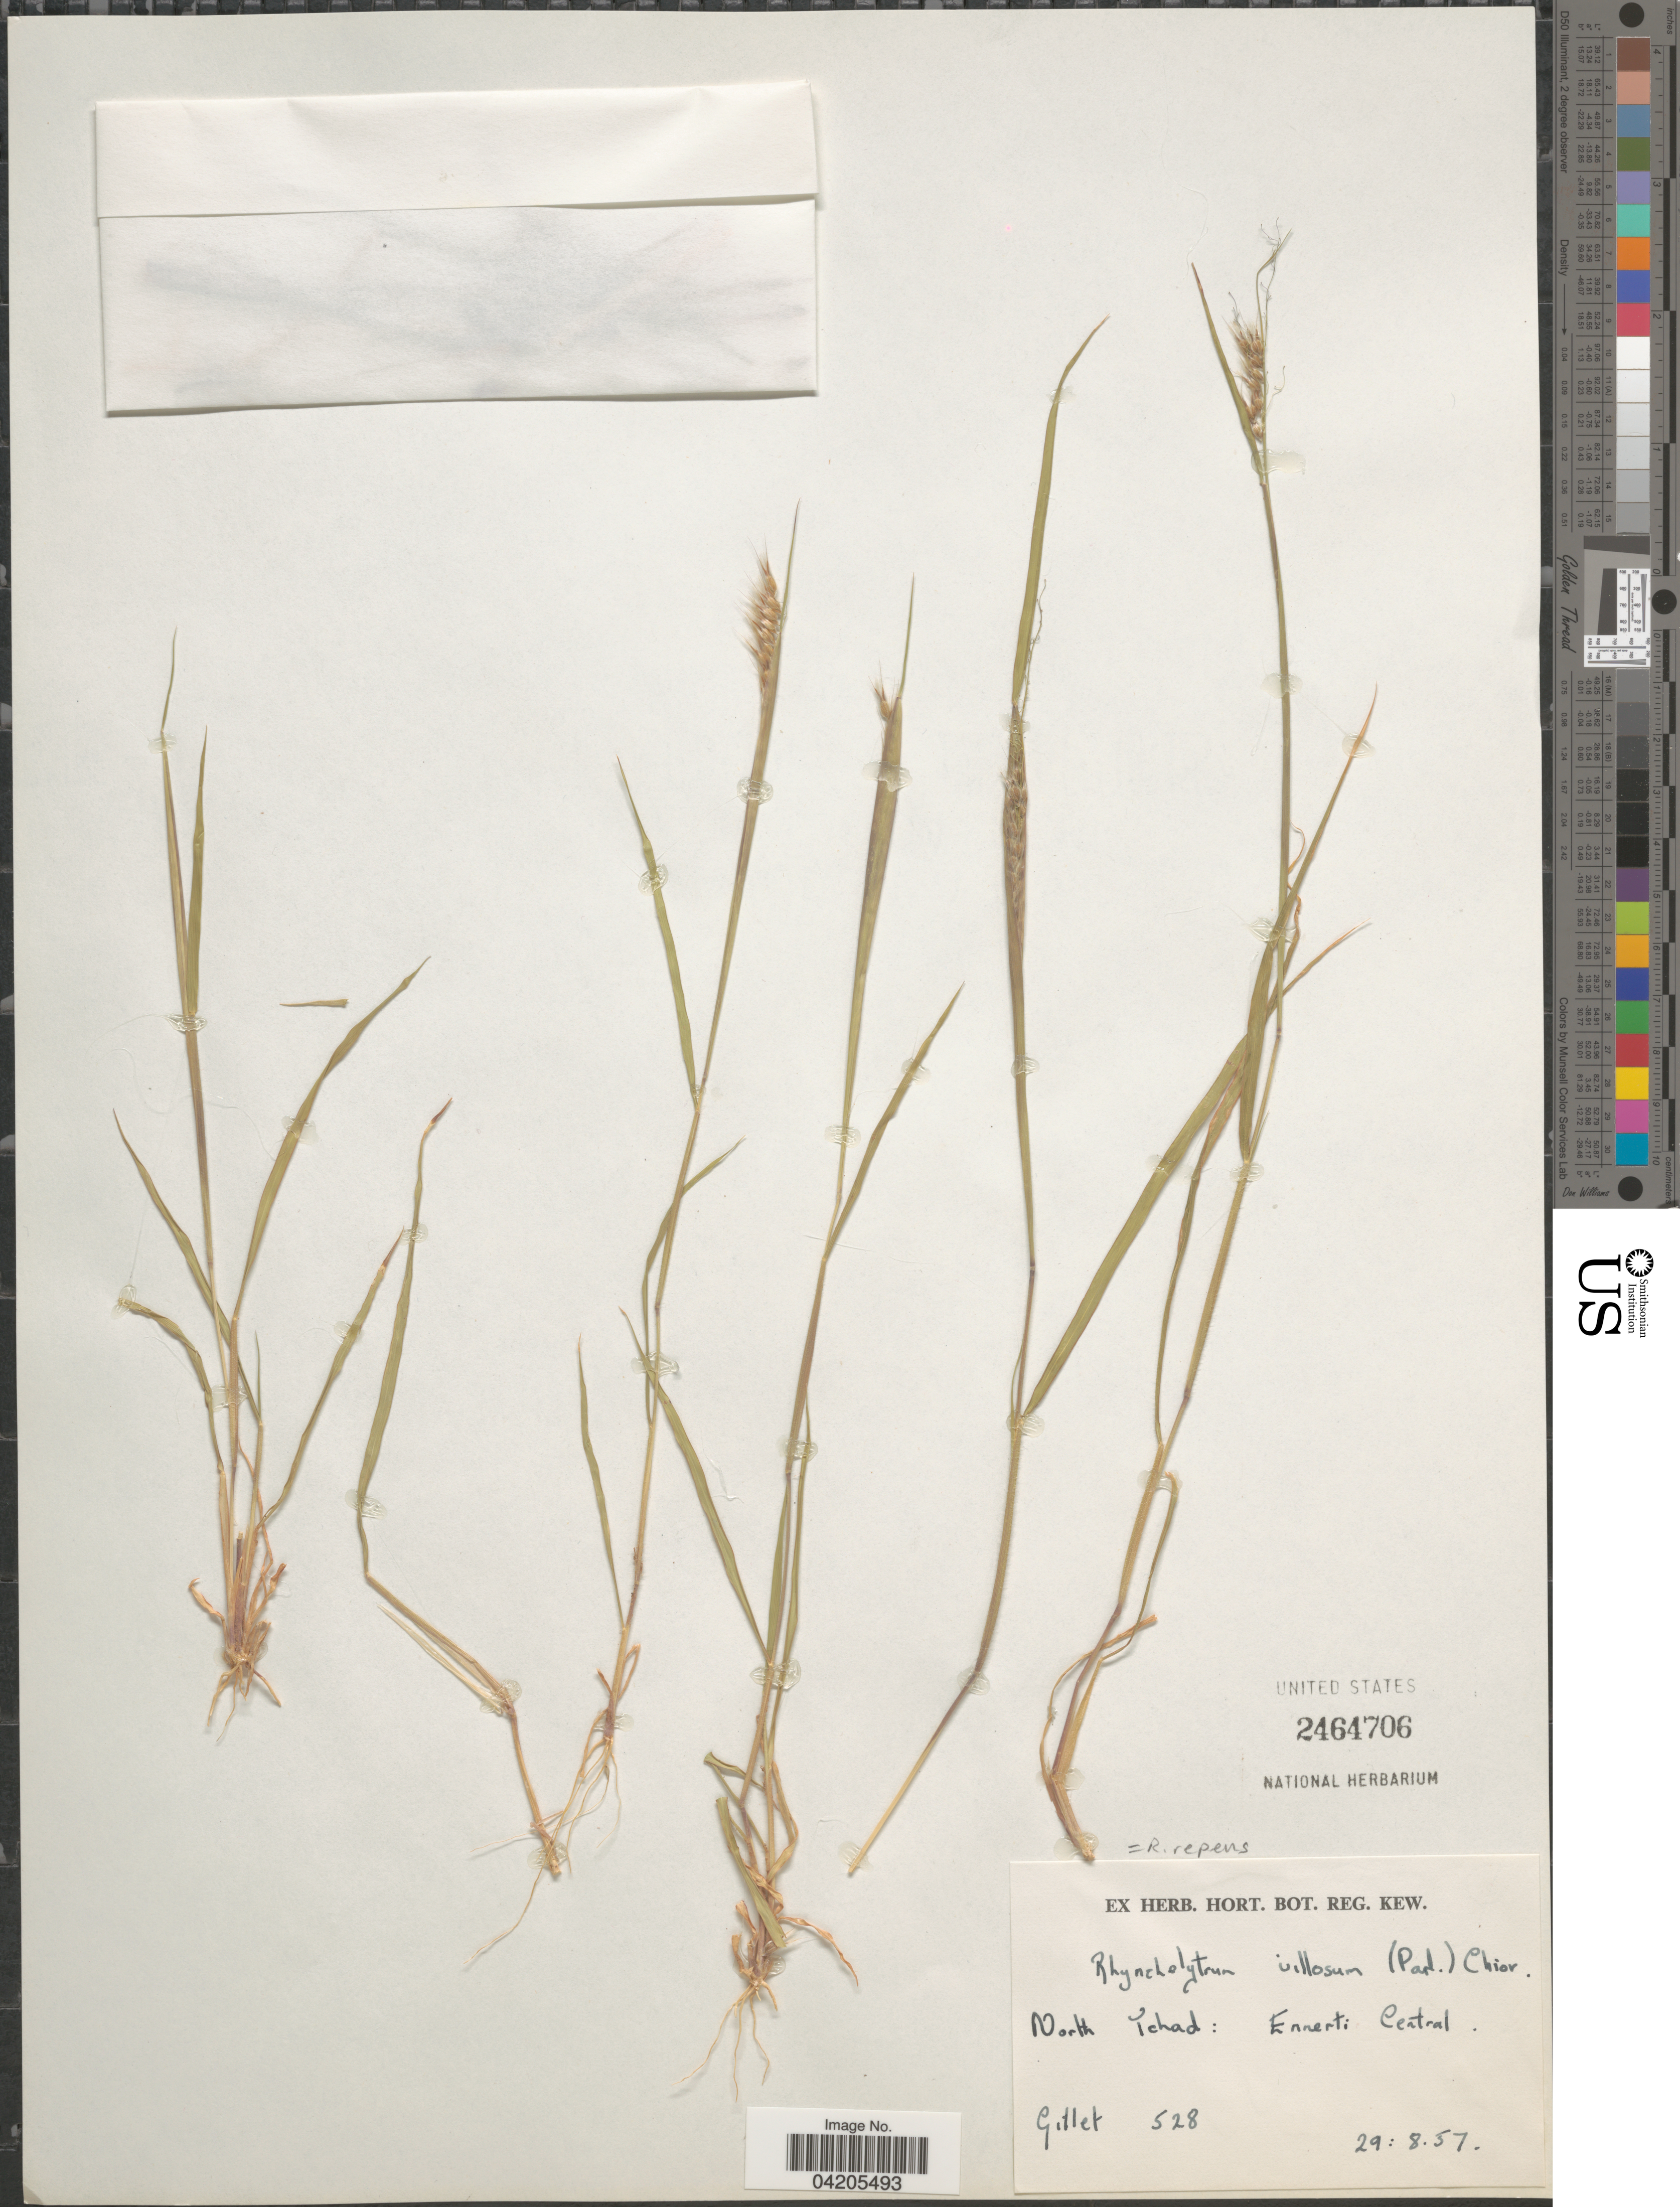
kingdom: Plantae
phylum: Tracheophyta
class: Liliopsida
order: Poales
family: Poaceae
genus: Melinis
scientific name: Melinis repens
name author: (Willd.) Zizka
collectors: Gillet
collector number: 528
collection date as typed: Transcribed d/m/y: 29/8/57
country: Chad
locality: North Tchad: Ennerti Central.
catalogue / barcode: US 2464706